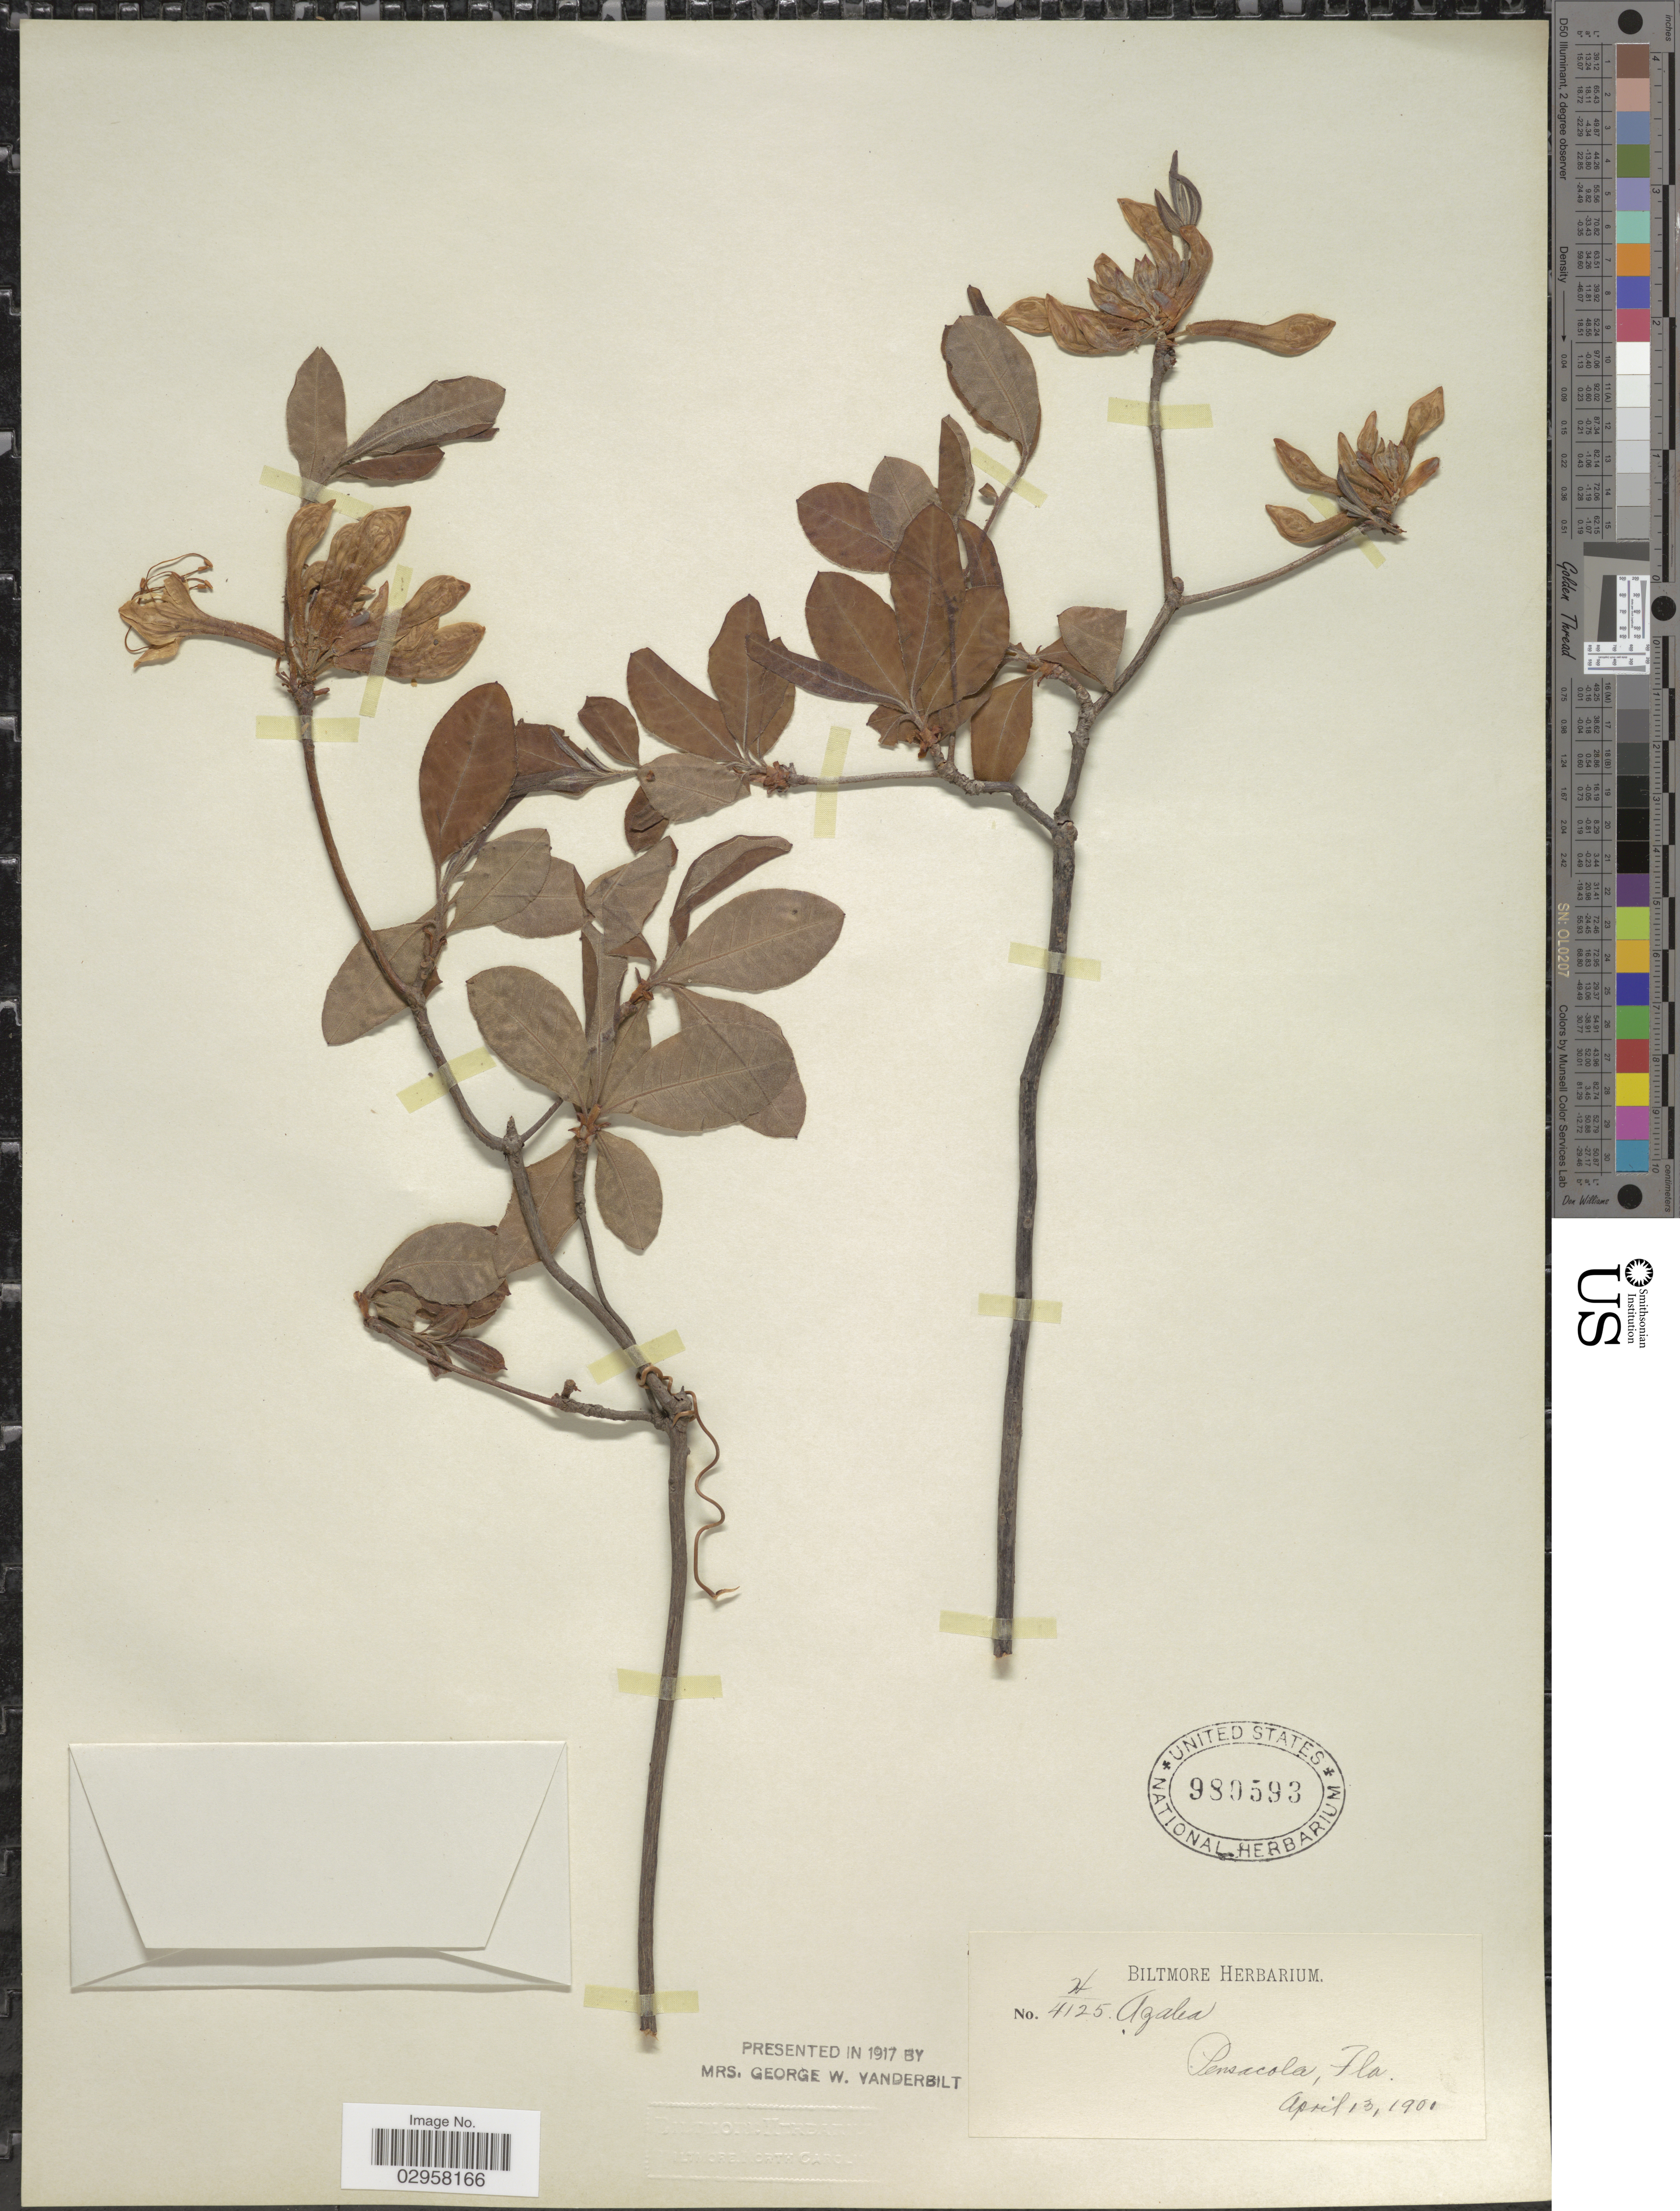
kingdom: Plantae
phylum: Tracheophyta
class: Magnoliopsida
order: Ericales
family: Ericaceae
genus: Rhododendron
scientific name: Rhododendron canescens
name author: (Michx.) Sweet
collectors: ex herb. Biltmore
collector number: H/4125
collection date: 1901-04-13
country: United States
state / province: Florida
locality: Pensacola.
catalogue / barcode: US 980593